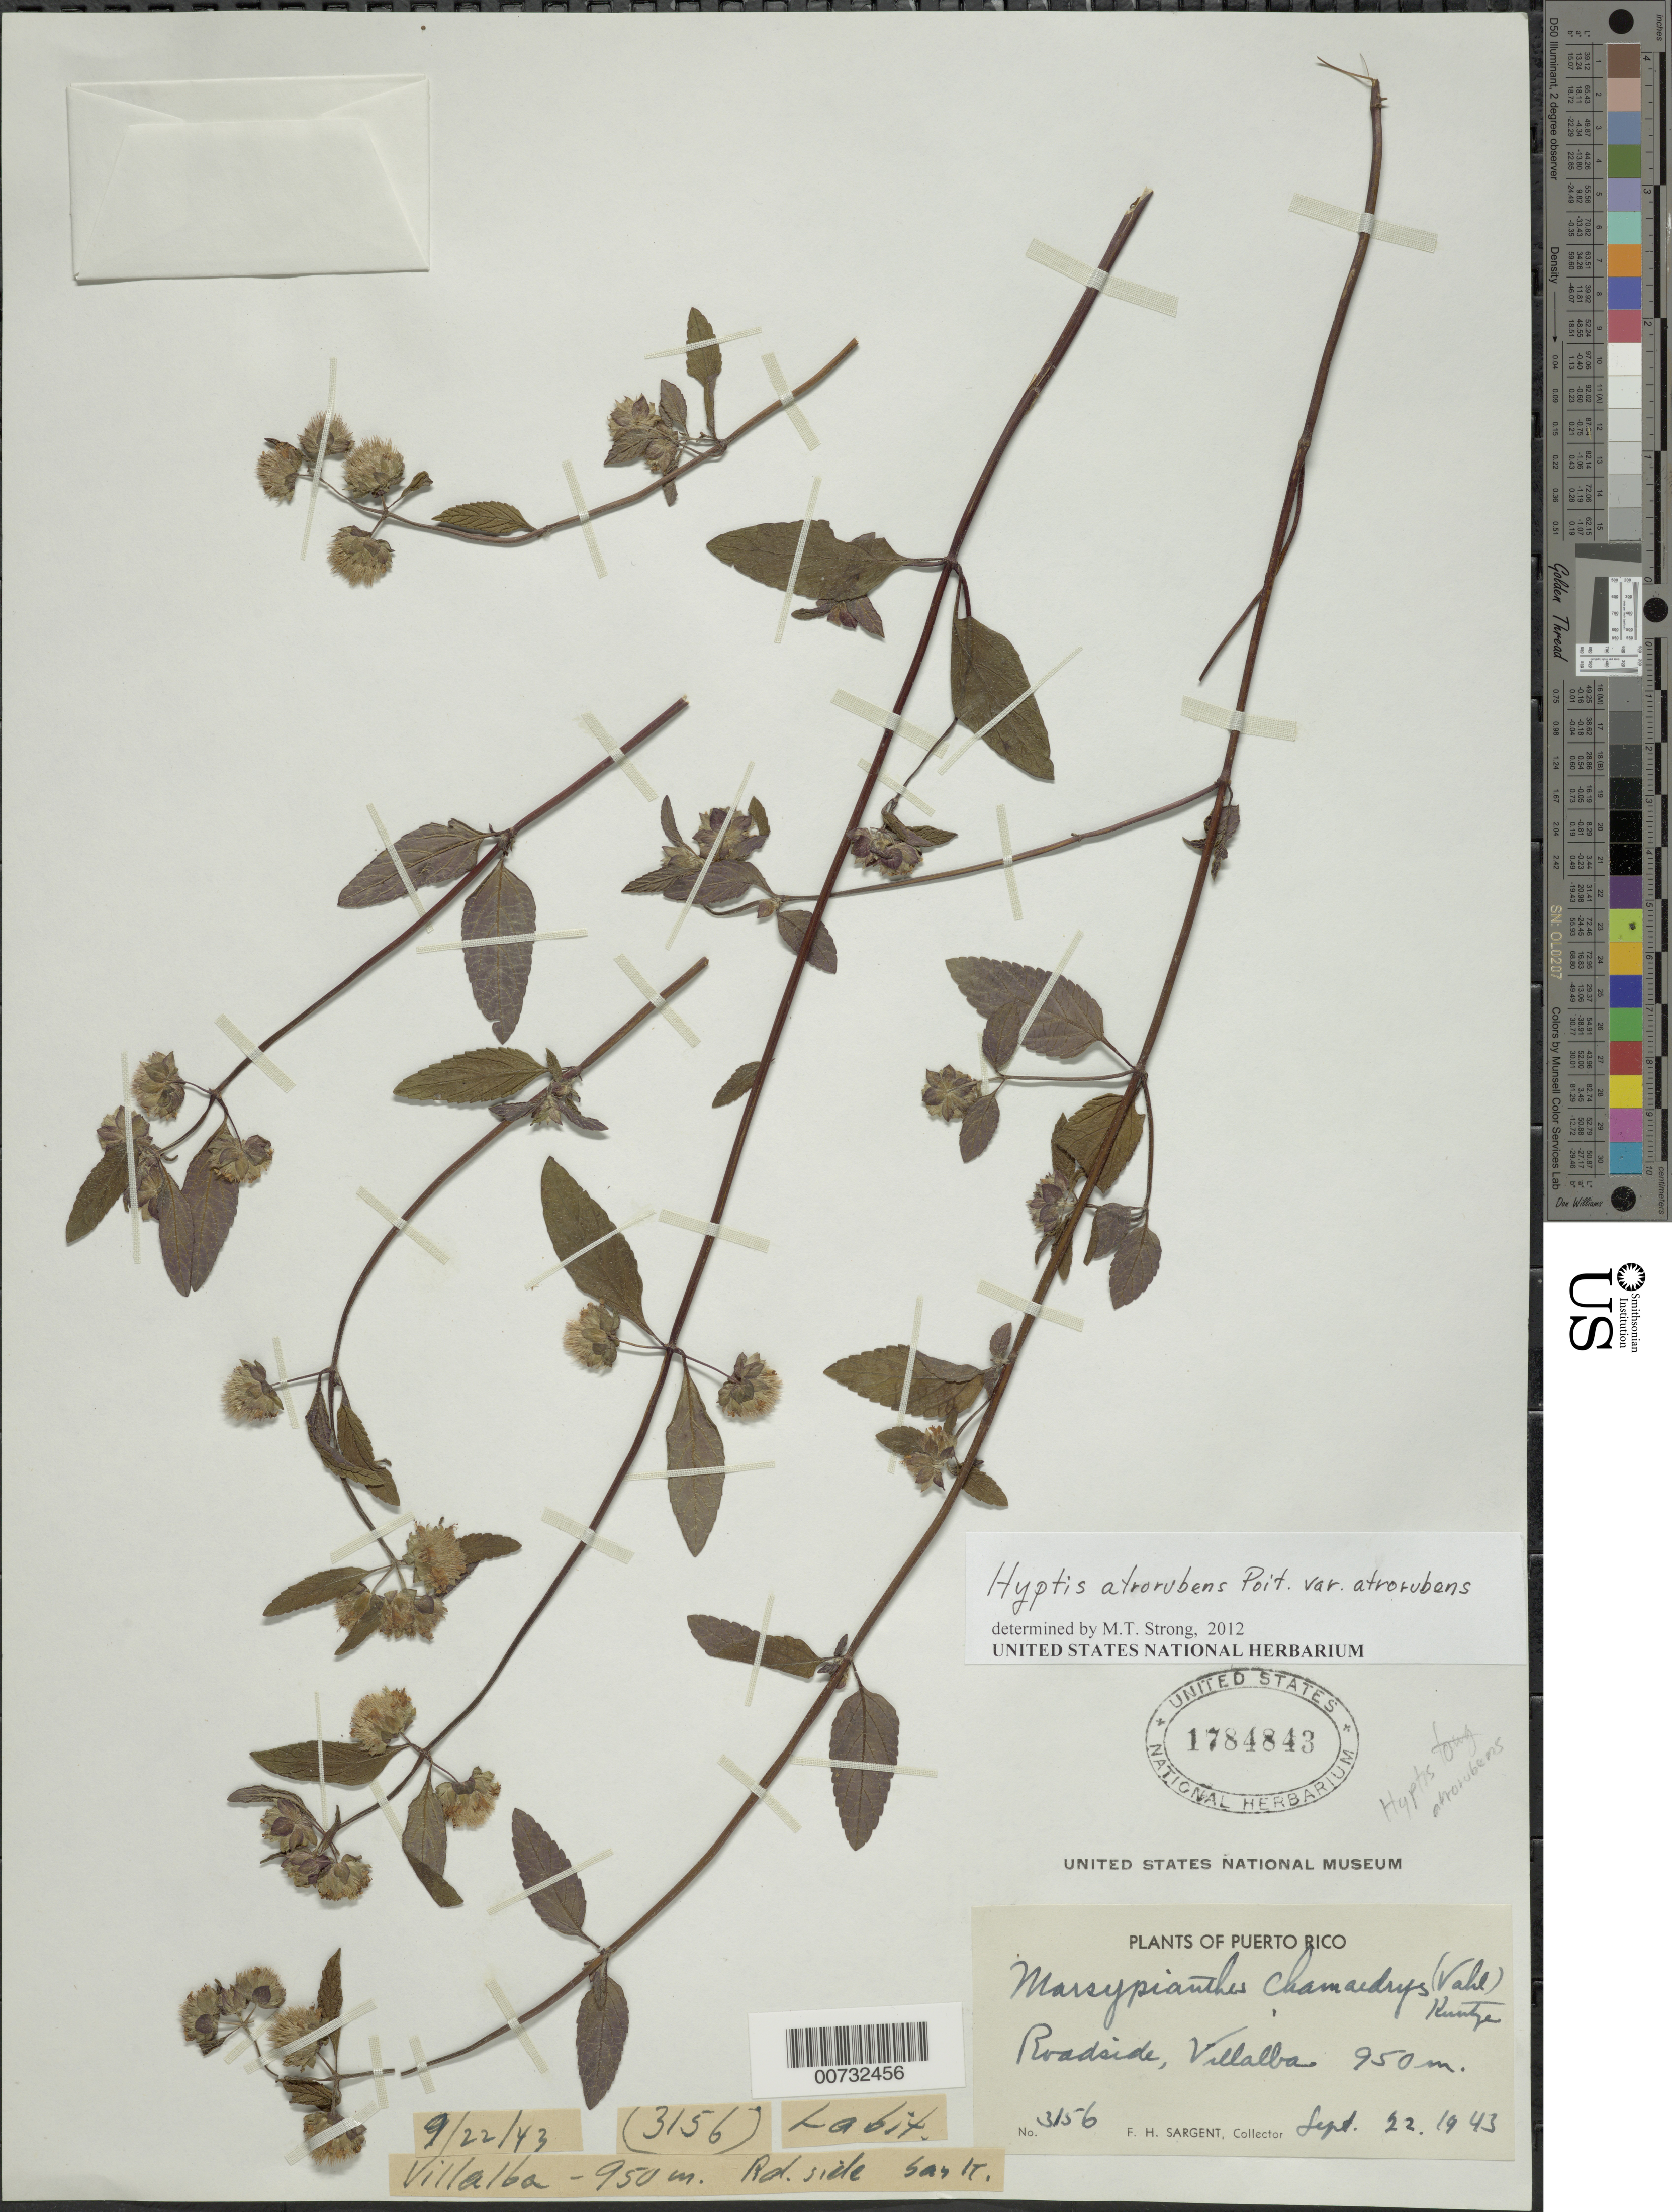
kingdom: Plantae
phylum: Tracheophyta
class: Magnoliopsida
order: Lamiales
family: Lamiaceae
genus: Hyptis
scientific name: Hyptis atrorubens var. atrorubens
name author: Poit.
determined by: Strong, M. T., (US), Smithsonian Institution - National Museum of Natural History (UNITED STATES)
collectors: F. H. Sargent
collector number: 3156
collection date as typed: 22 Sep 1943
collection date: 1943-09-22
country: Puerto Rico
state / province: Villalba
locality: Villalba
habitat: Roadside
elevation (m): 950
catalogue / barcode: US 1784843